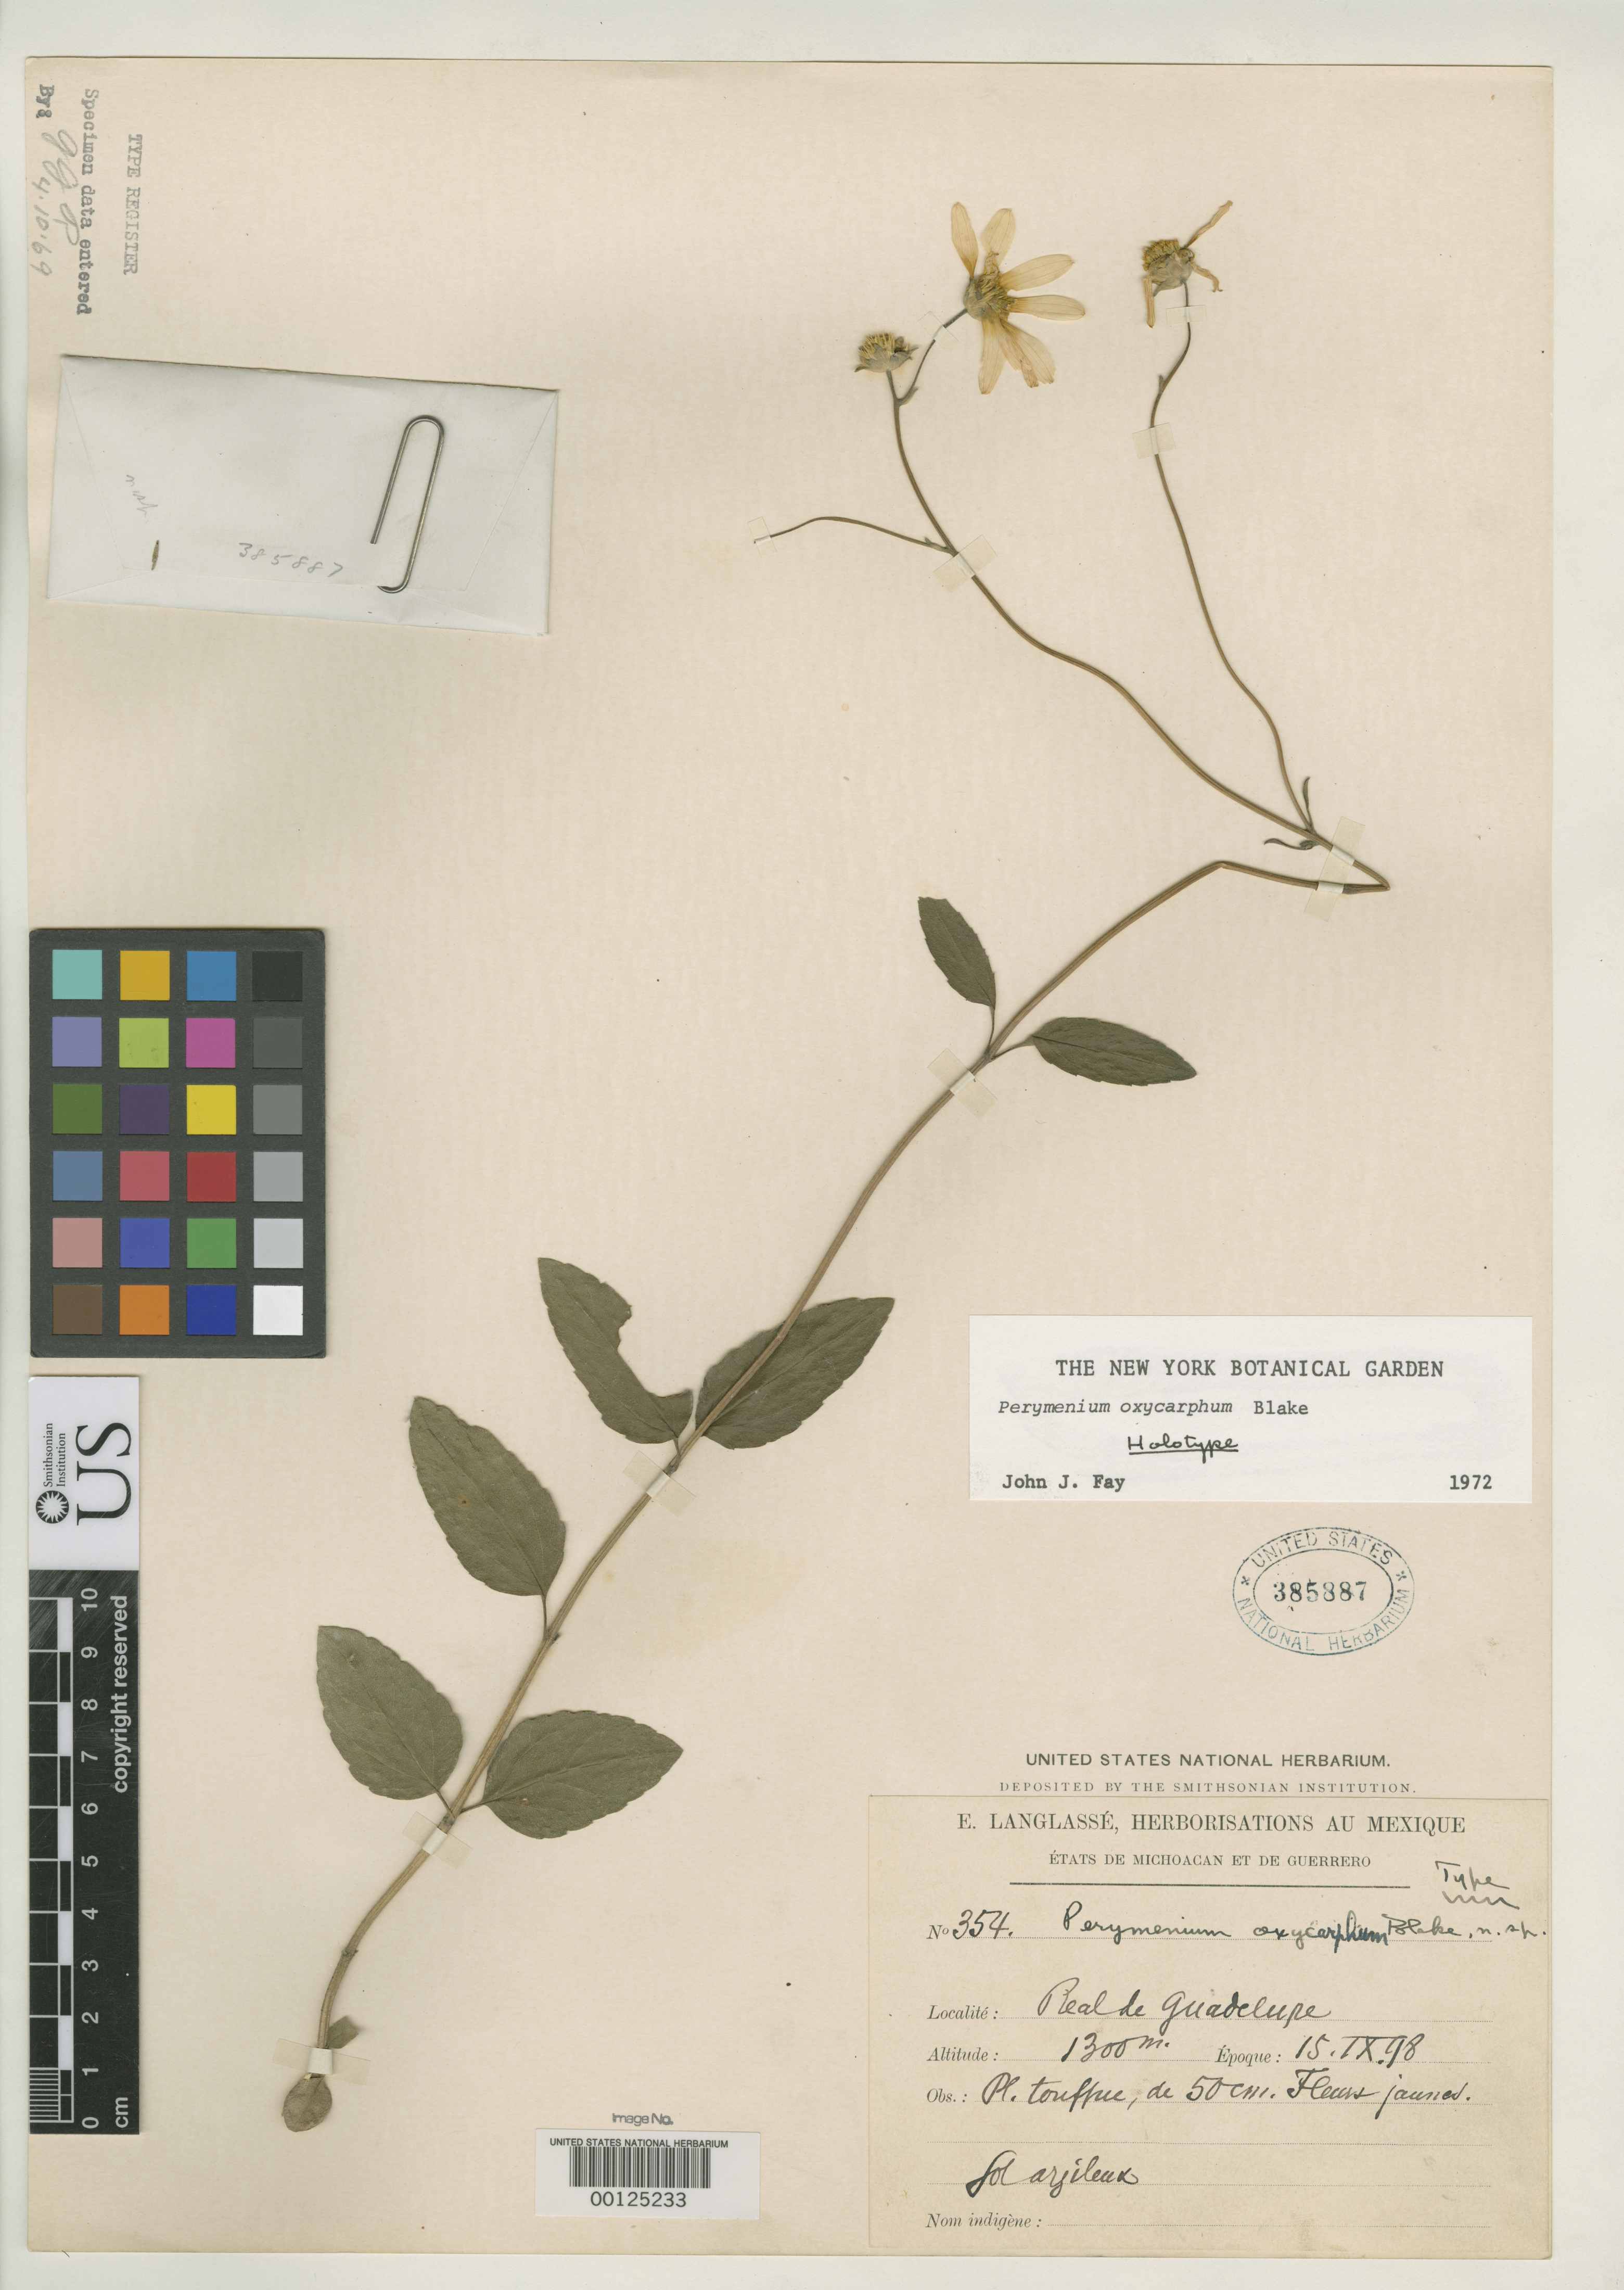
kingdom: Plantae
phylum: Tracheophyta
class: Magnoliopsida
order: Asterales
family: Asteraceae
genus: Perymenium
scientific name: Perymenium oxycarphum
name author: S.F. Blake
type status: Holotype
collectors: E. Langlassé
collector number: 354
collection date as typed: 15 Sep 1898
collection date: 1898-09-15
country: Mexico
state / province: Guerrero / Michoacán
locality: Real de Guadelupe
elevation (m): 1300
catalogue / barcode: US 385887